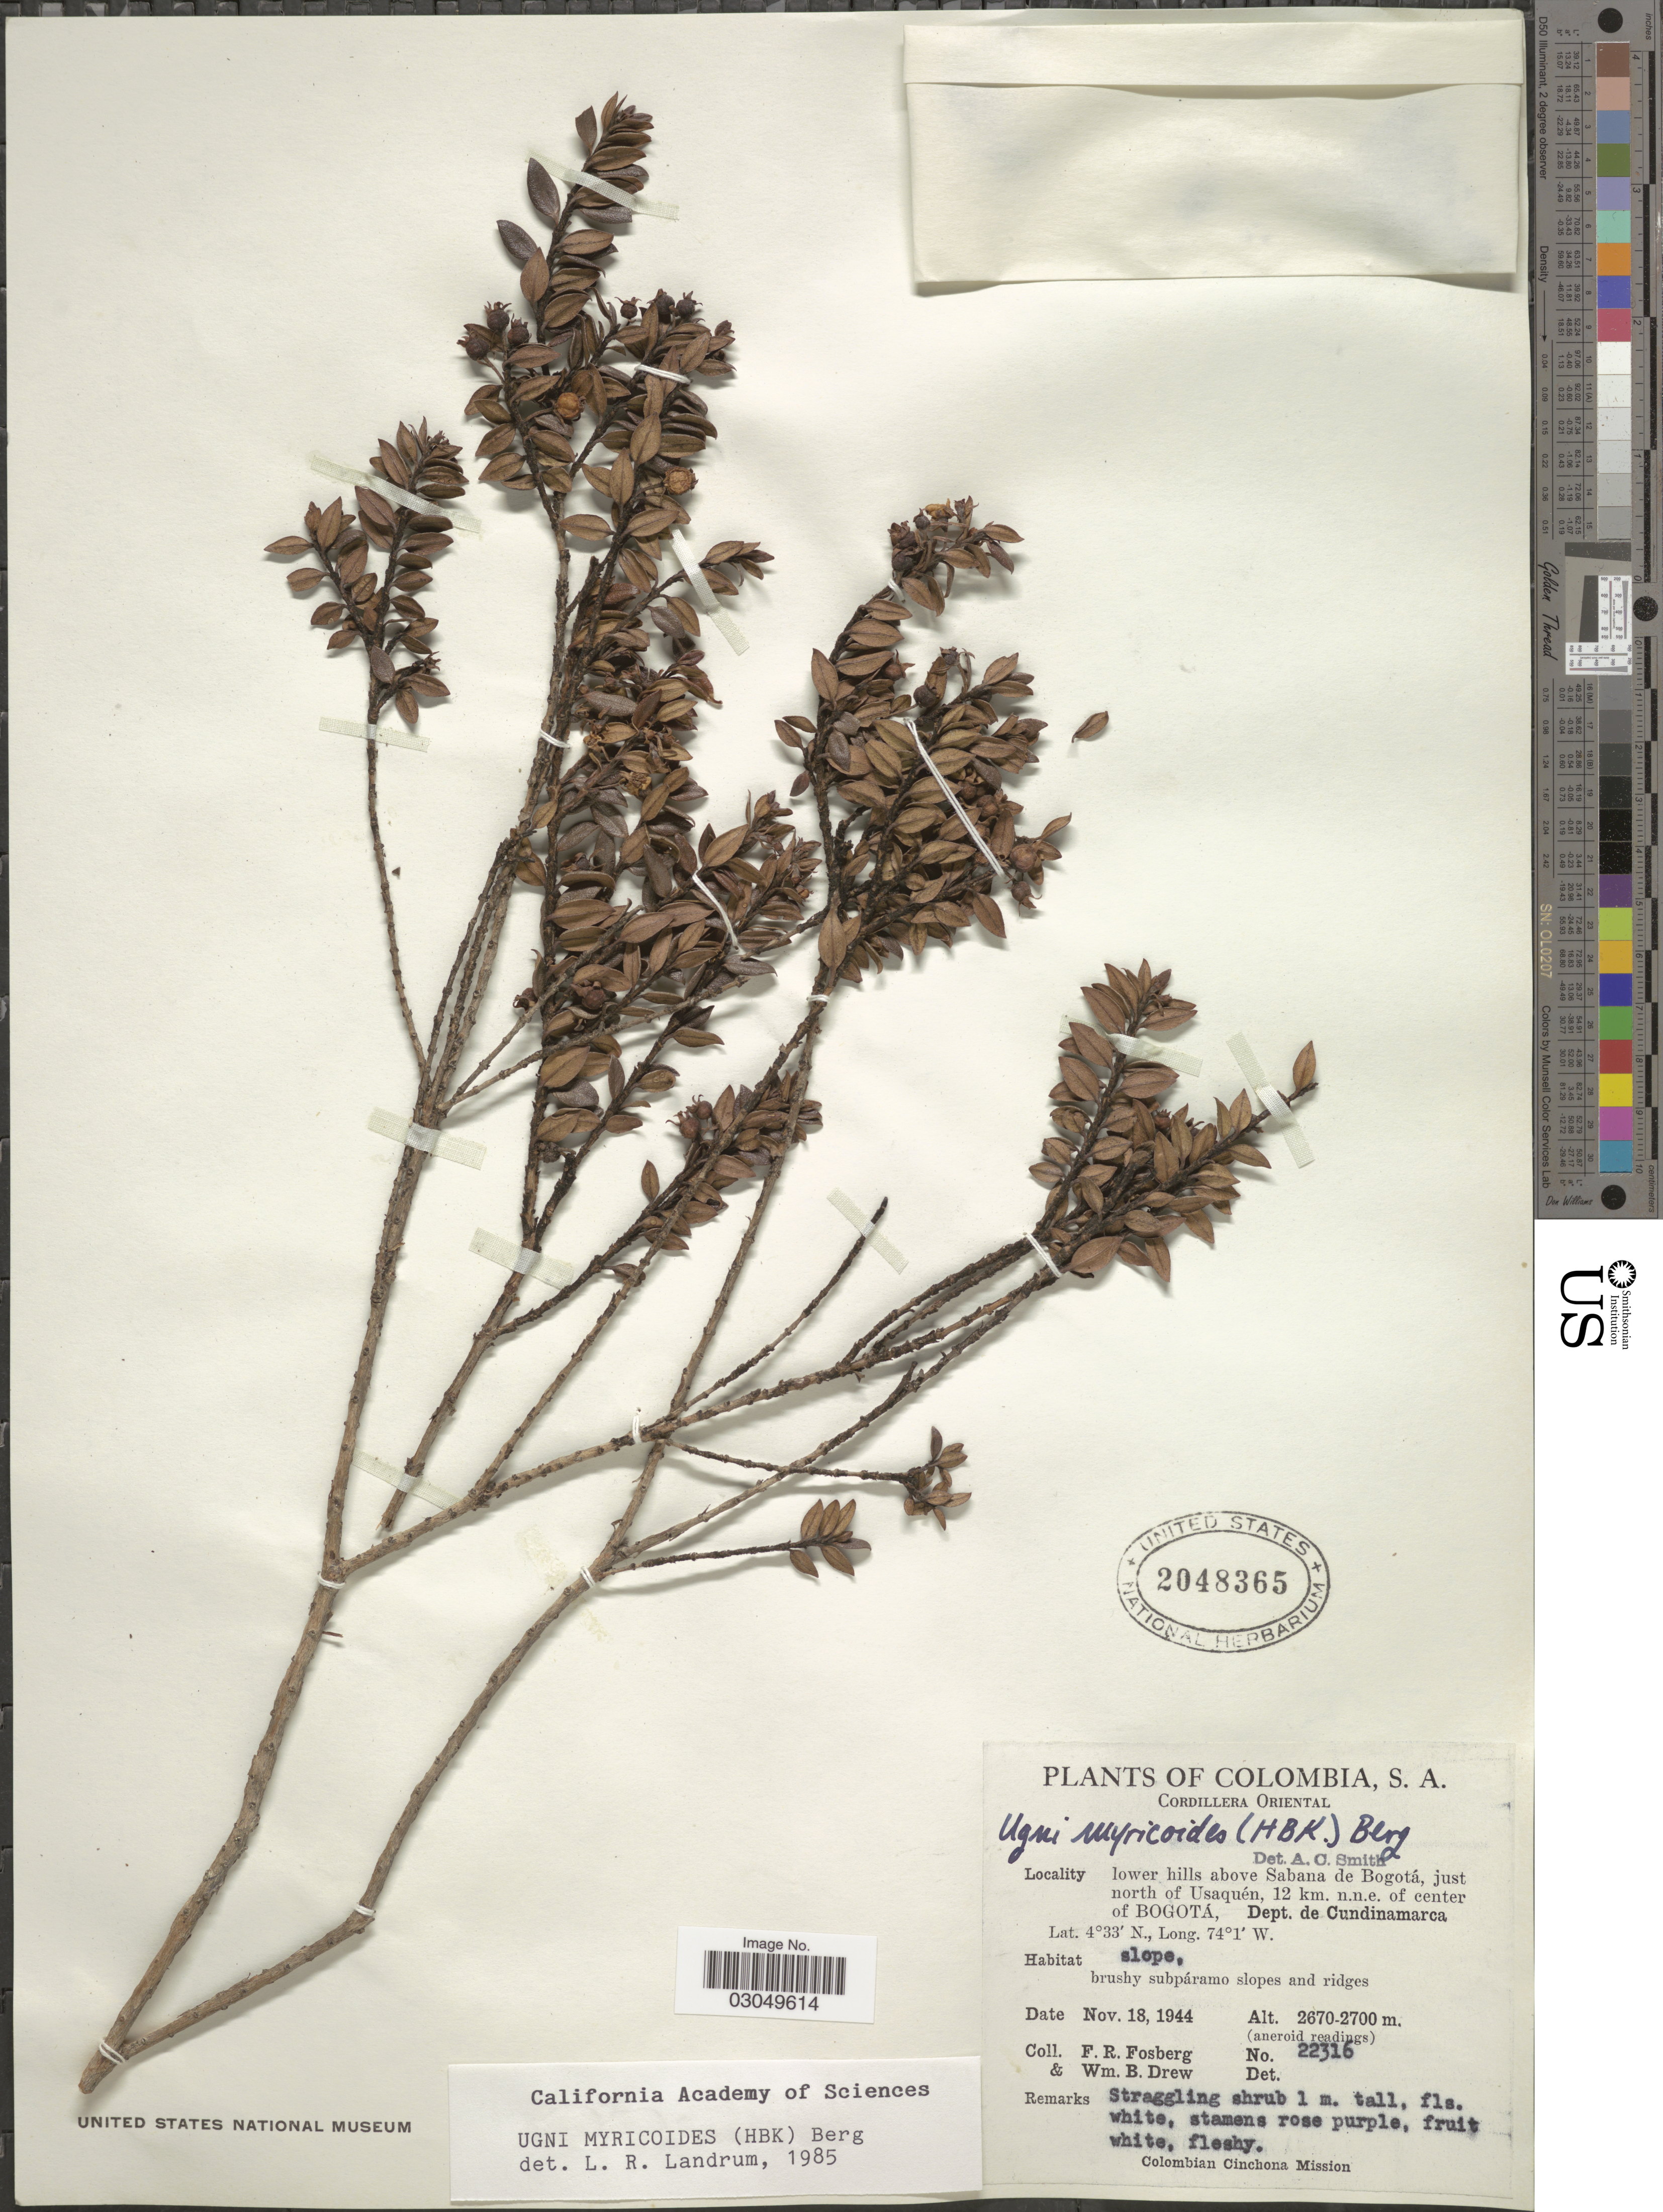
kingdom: Plantae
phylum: Tracheophyta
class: Magnoliopsida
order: Myrtales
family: Myrtaceae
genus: Ugni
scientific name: Ugni myricoides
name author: (Kunth) O. Berg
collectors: F. R. Fosberg & W. B. Drew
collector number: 22316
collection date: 1944-11-18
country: Colombia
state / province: Cundinamarca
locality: Cordillera Oriental, lower hills above Sabana de Bogotá. just north of Usaquén, 12 km. n.n.e. of center of Bogotá, Dept. Cundinamarca.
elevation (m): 2670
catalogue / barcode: US 2048365